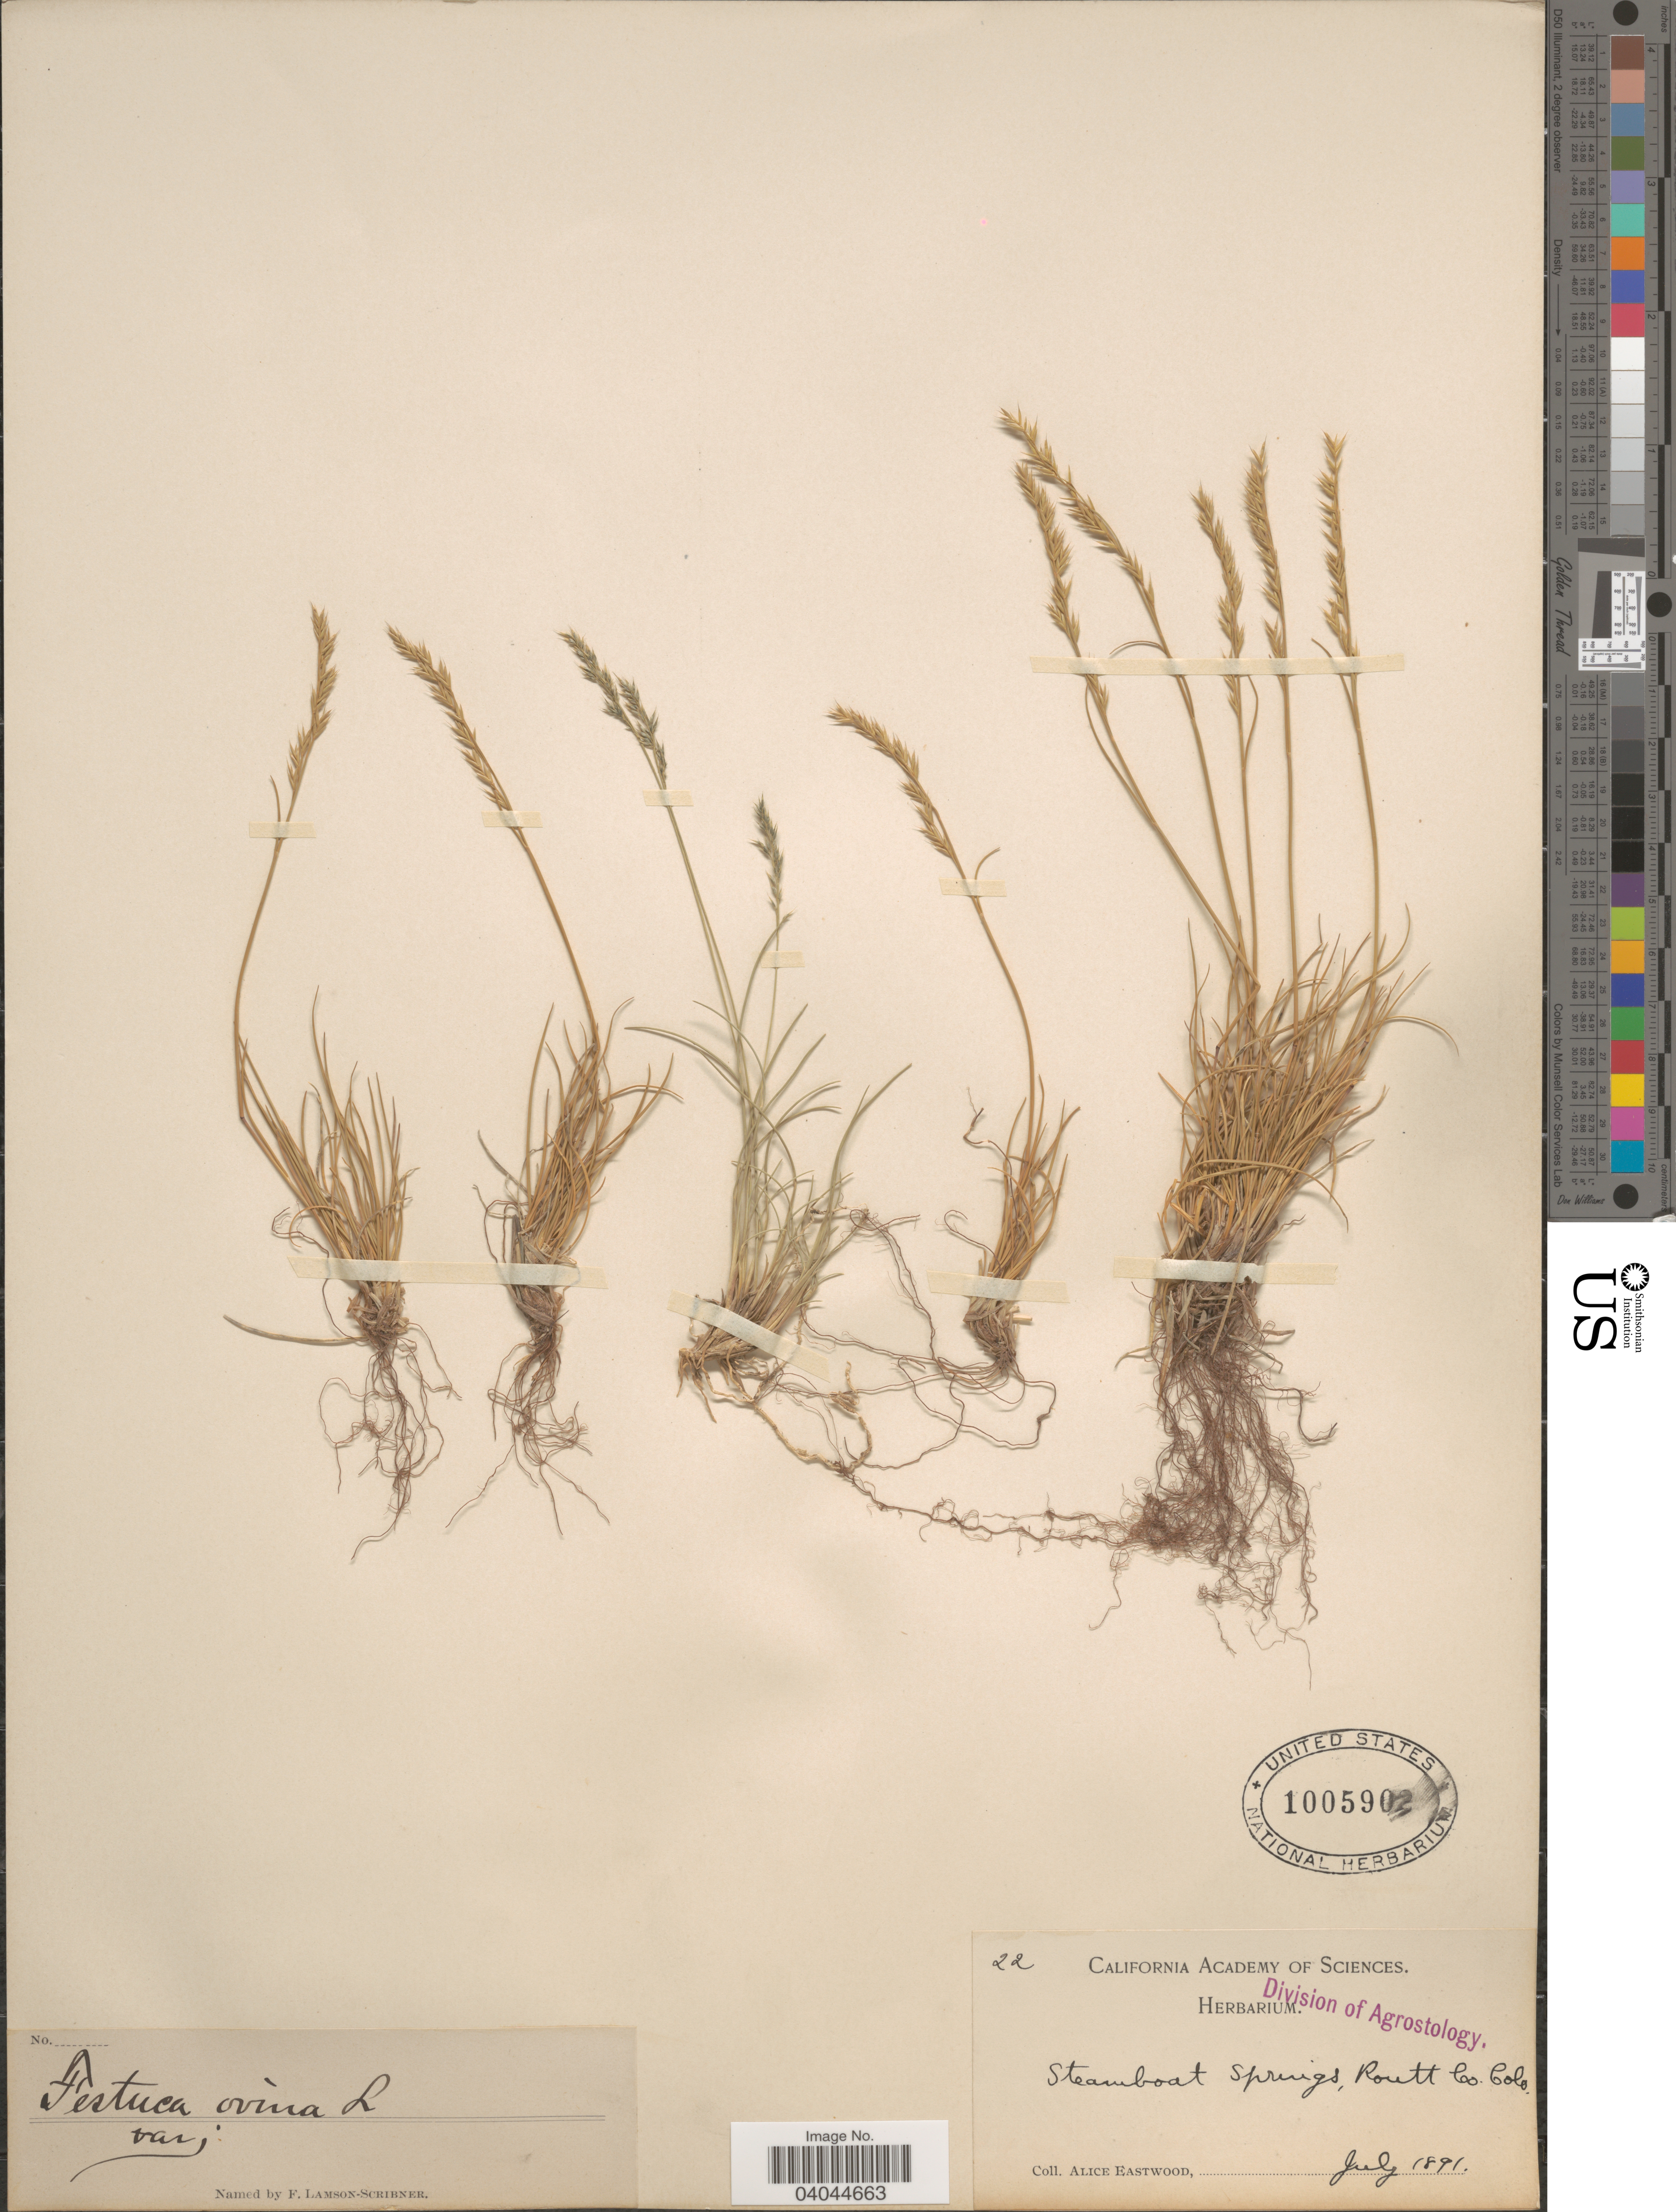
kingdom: Plantae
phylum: Tracheophyta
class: Liliopsida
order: Poales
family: Poaceae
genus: Festuca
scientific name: Festuca ovina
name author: L.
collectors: A. Eastwood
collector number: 22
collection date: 1891-07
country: United States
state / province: Colorado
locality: Steamboat Springs, Routt Co.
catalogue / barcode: US 1005902